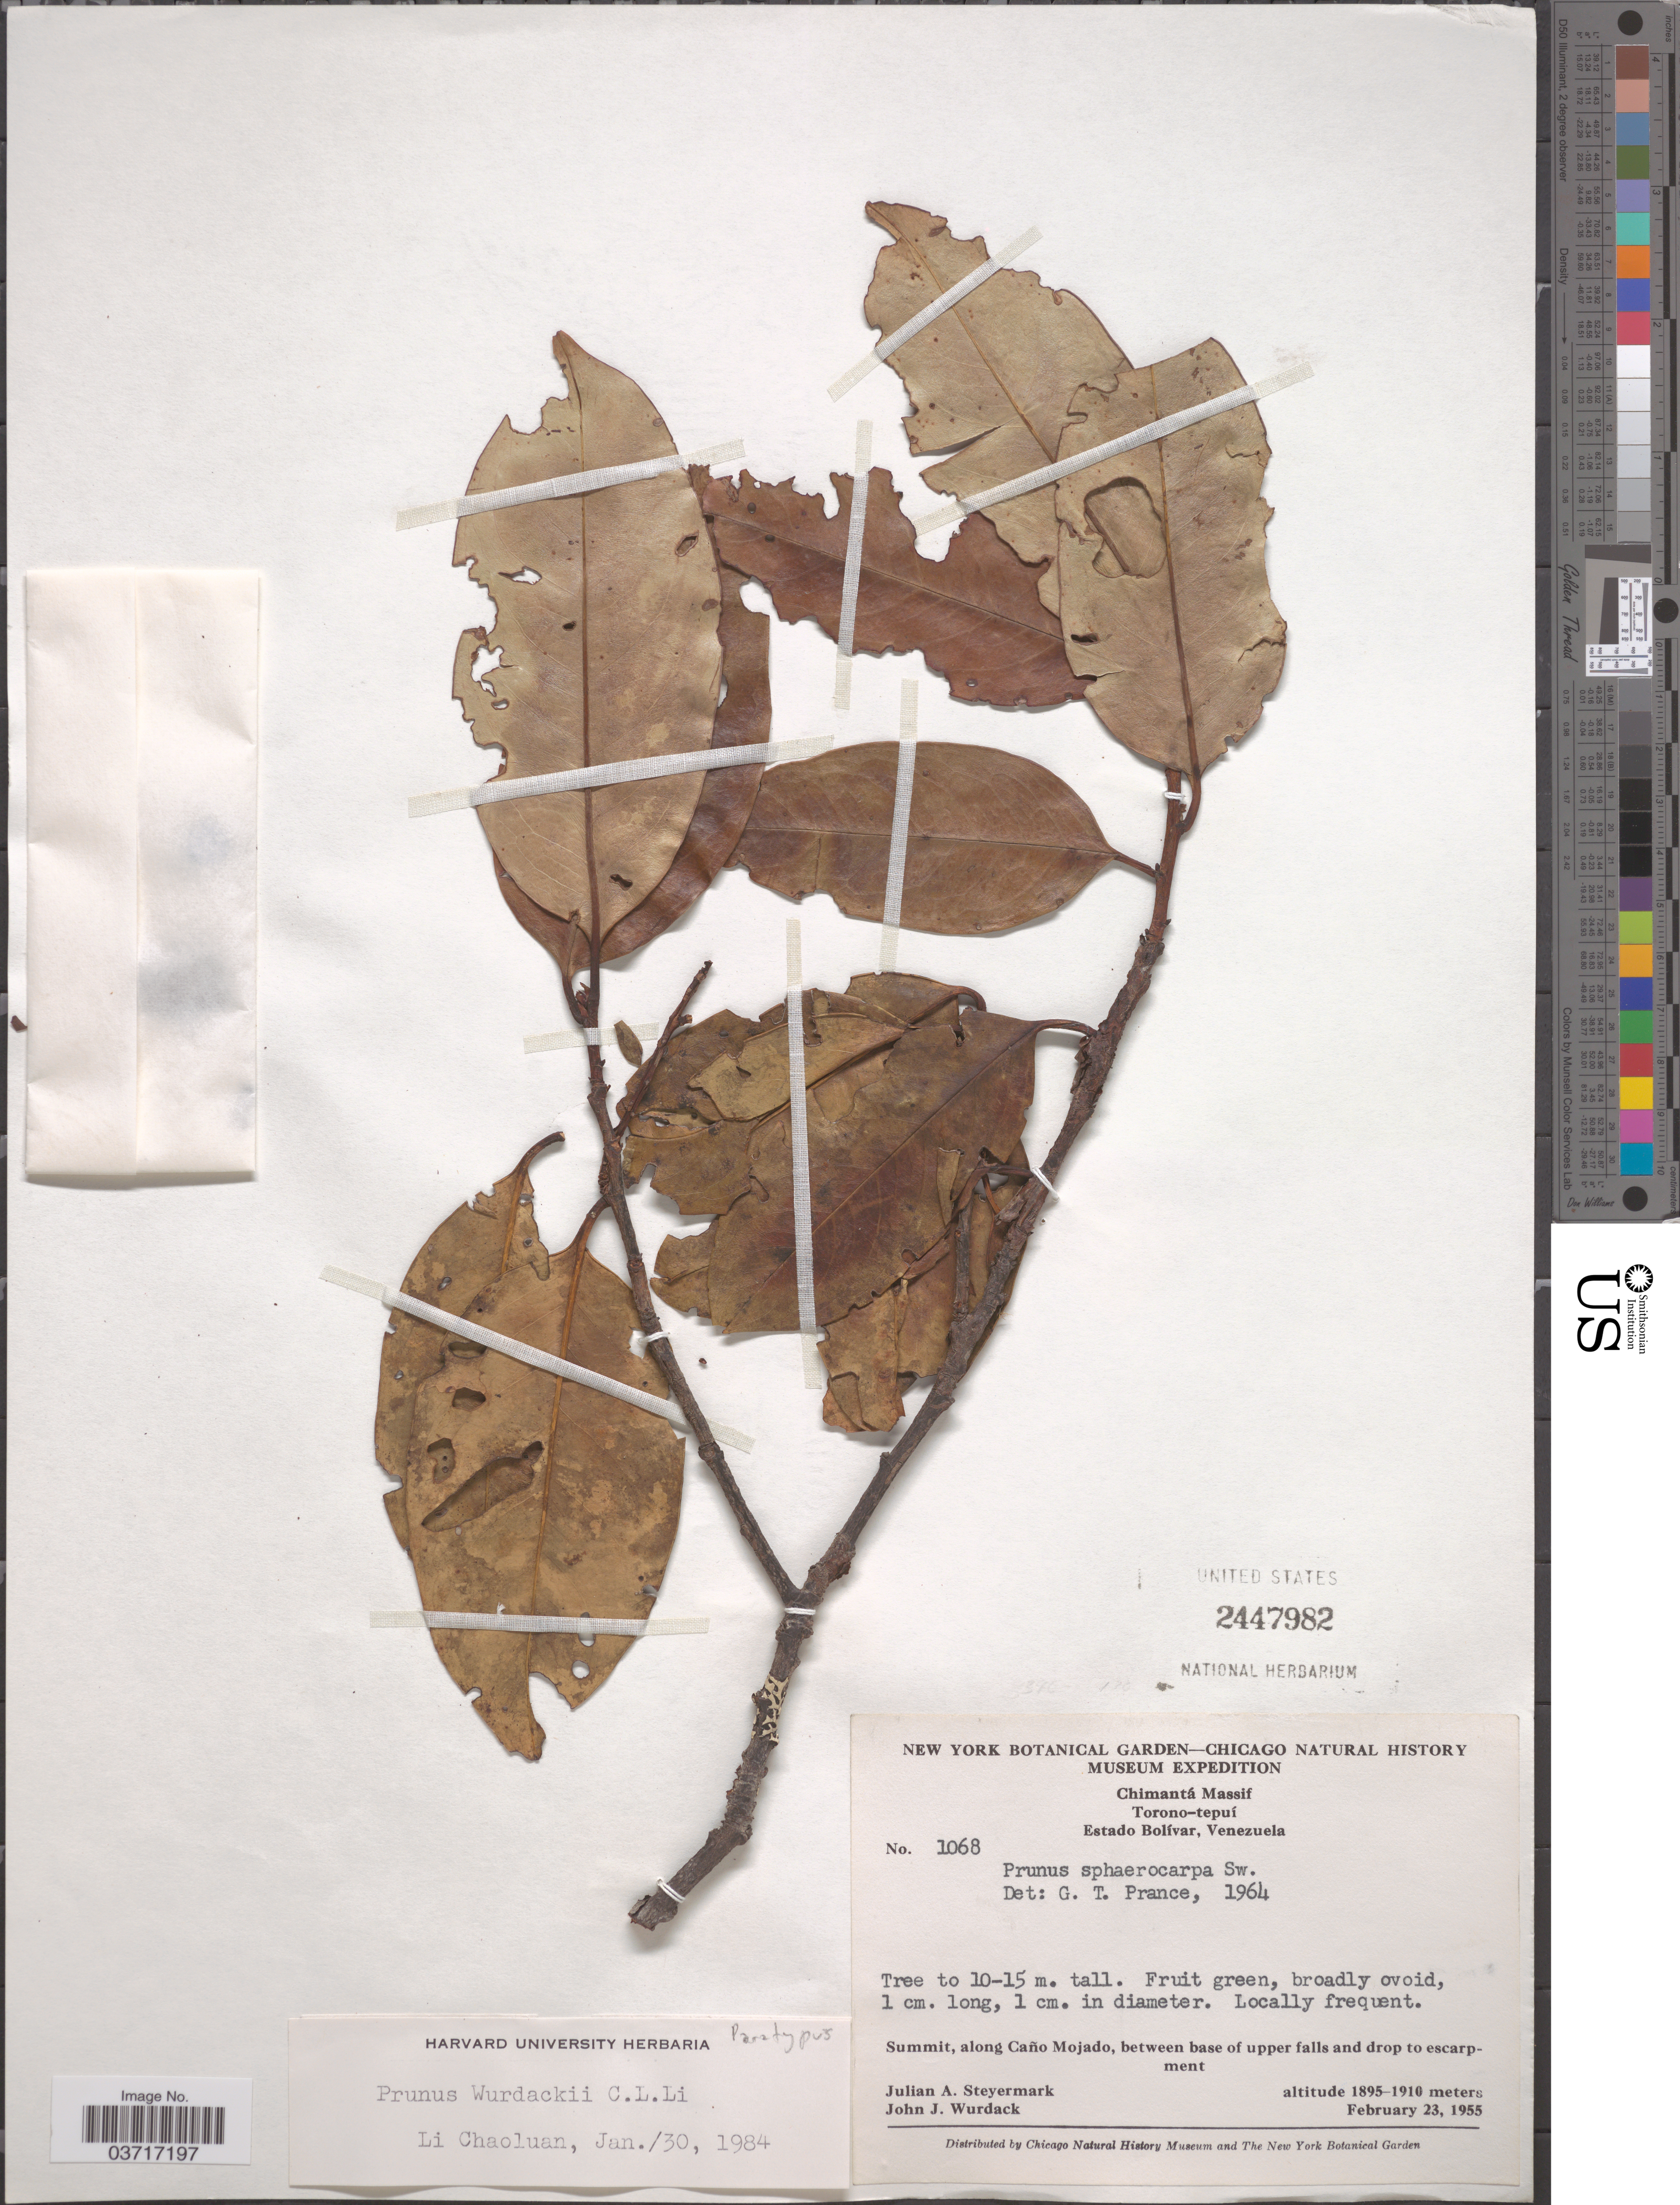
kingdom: Plantae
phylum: Tracheophyta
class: Magnoliopsida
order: Rosales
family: Rosaceae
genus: Prunus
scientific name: Prunus wurdackii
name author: C.L. Li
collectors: J. Steyermark & J. J. Wurdack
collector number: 1068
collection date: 1955-02-23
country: Venezuela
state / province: Bolivar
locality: Chimantá Massif, Torono-tepuí. Summit, along Caño Mojado, between base of upper falls and drop to escarpment.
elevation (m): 1895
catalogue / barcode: US 2447982